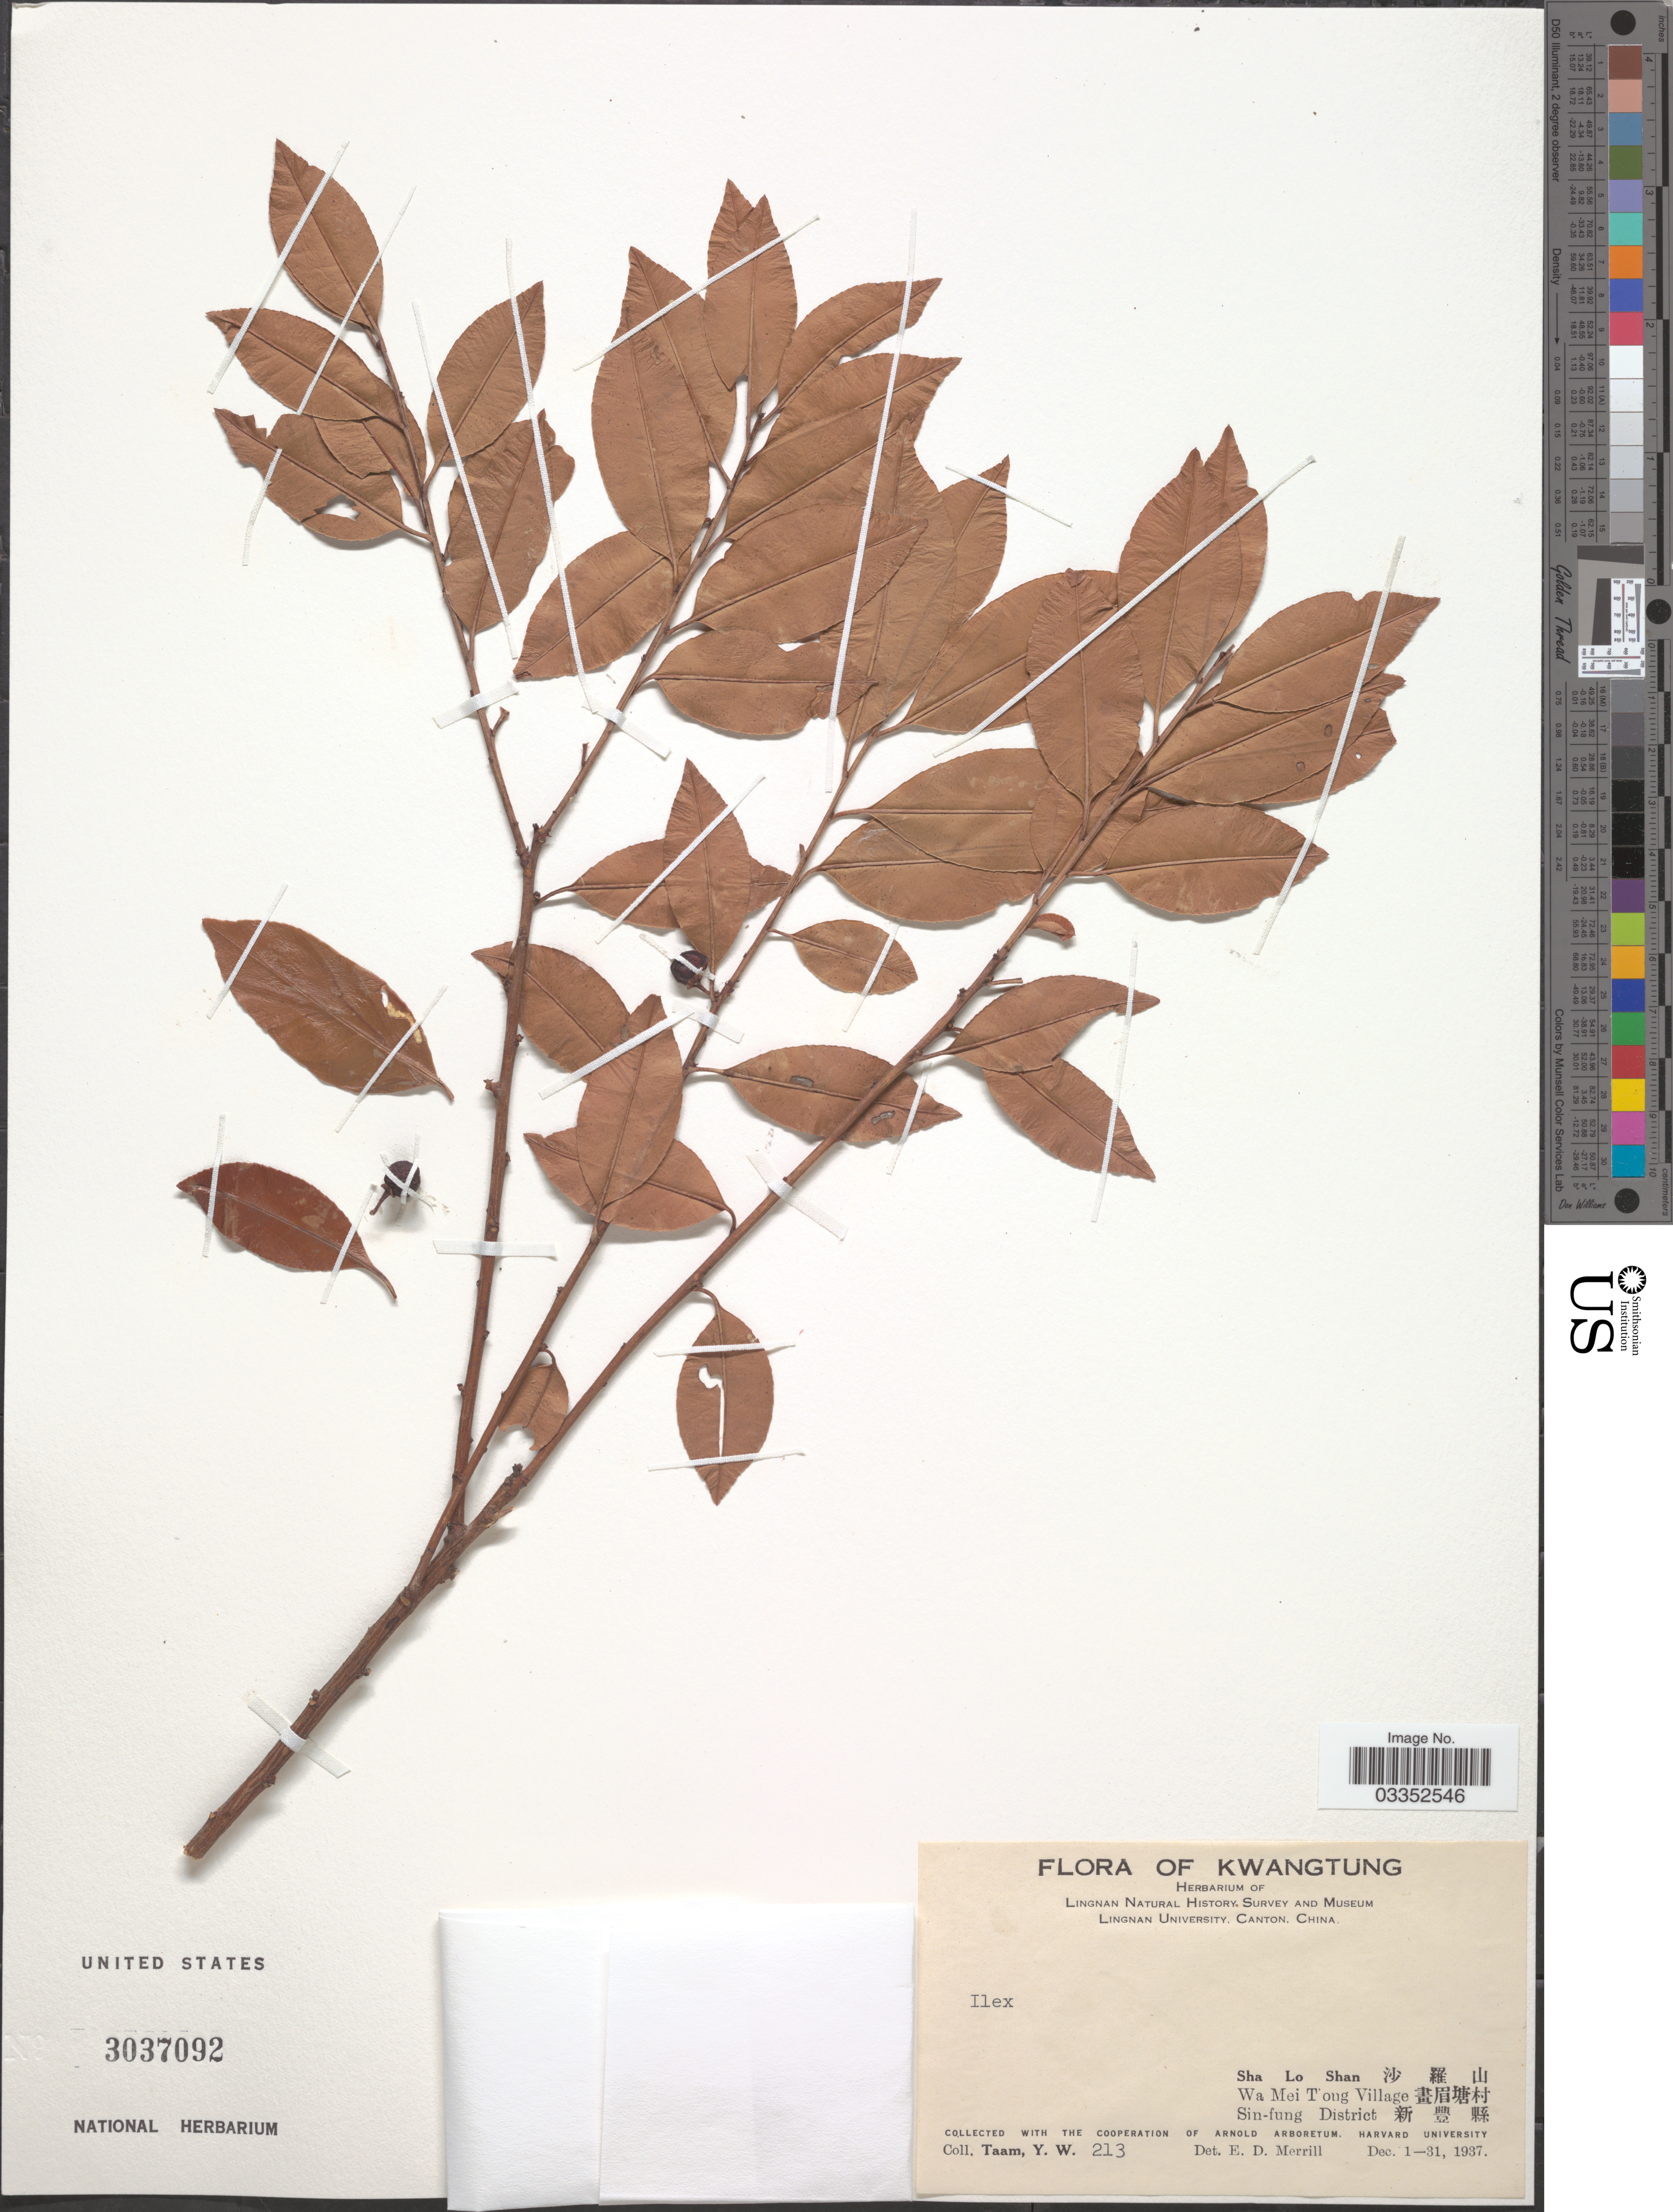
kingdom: Plantae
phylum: Tracheophyta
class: Magnoliopsida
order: Aquifoliales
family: Aquifoliaceae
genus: Ilex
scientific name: Ilex sp.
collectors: Y. W. Taam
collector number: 213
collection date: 1937-12-01/1937-12-31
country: China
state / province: Guangdong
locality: Sha Lo Shan X, Wa Mei T'ong Village X, Sin-fung District X.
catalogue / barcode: US 3037092